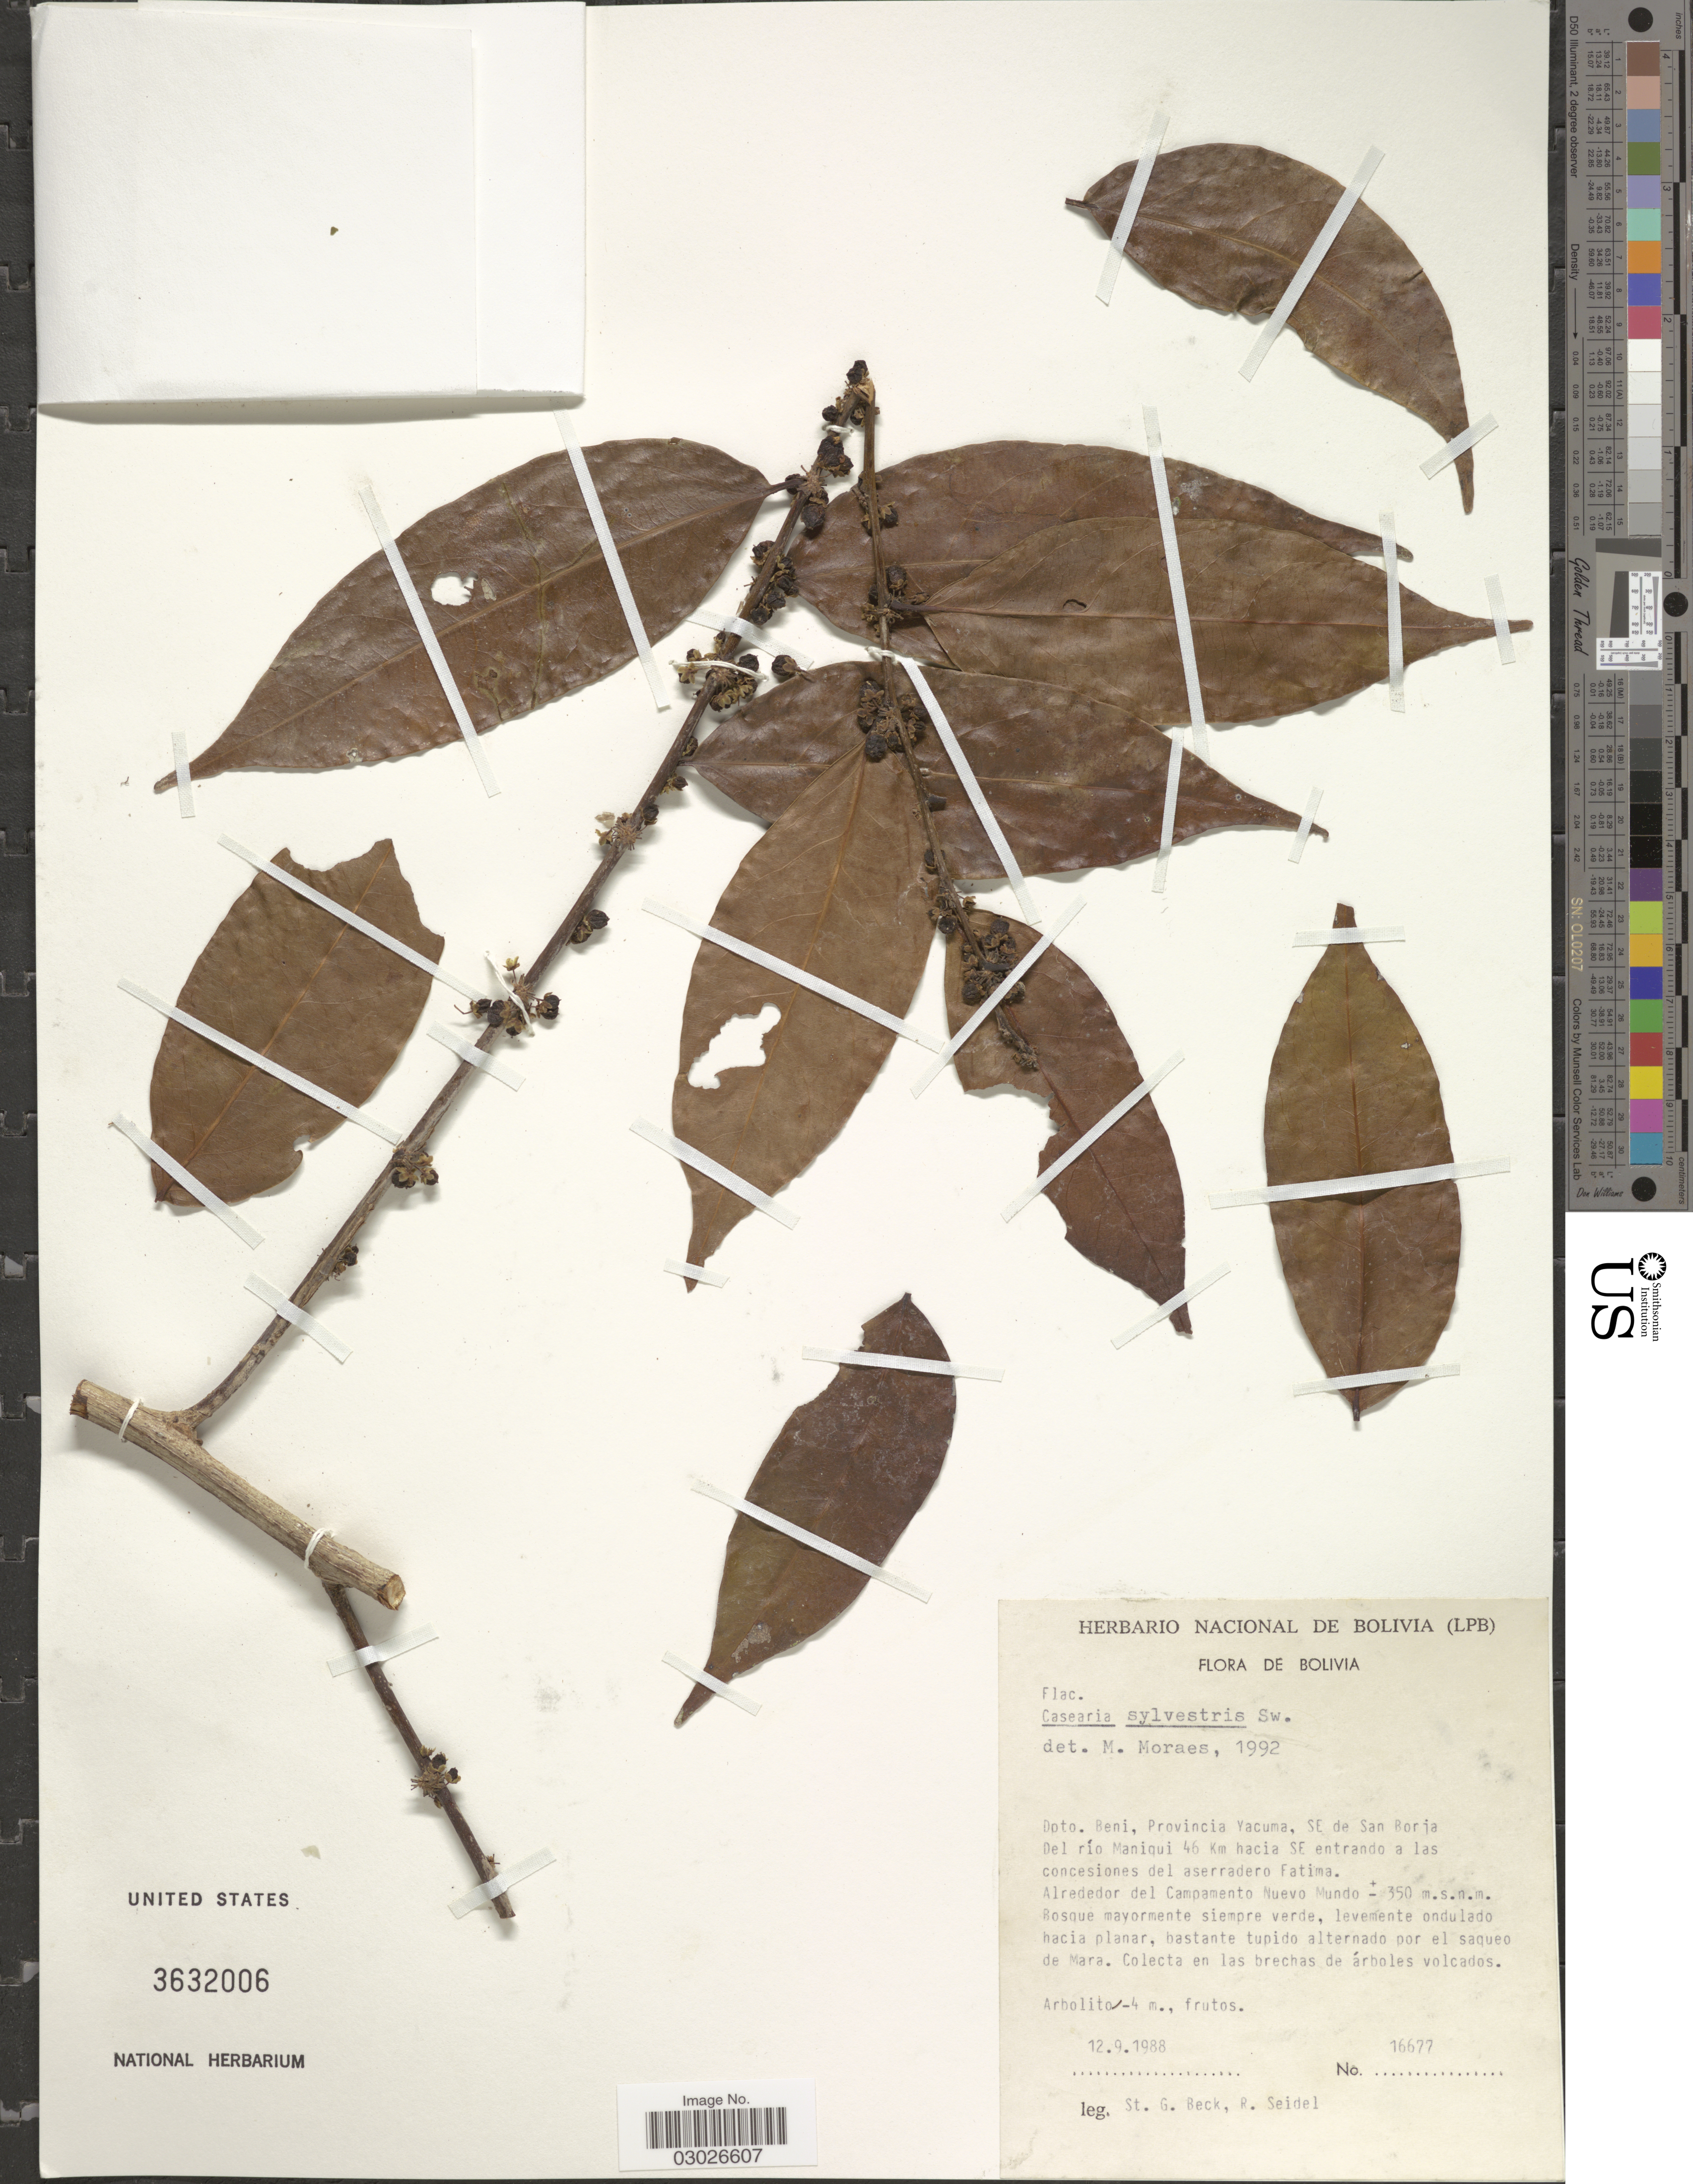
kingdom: Plantae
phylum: Tracheophyta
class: Magnoliopsida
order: Malpighiales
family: Salicaceae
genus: Casearia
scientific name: Casearia sylvestris var. sylvestris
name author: Sw.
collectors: S. G. Beck & R. Seidel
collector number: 16677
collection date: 1988-09-12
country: Bolivia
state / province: Beni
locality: Dpto. Beni, Provincia Yacuna, SE de San Borja, Del río Maniqui 46 Km hacia SE entrando a Las concesiones del aserradero Fatima, Alrededor del Campamento Nuevo Mundo.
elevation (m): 350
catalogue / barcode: US 3632006